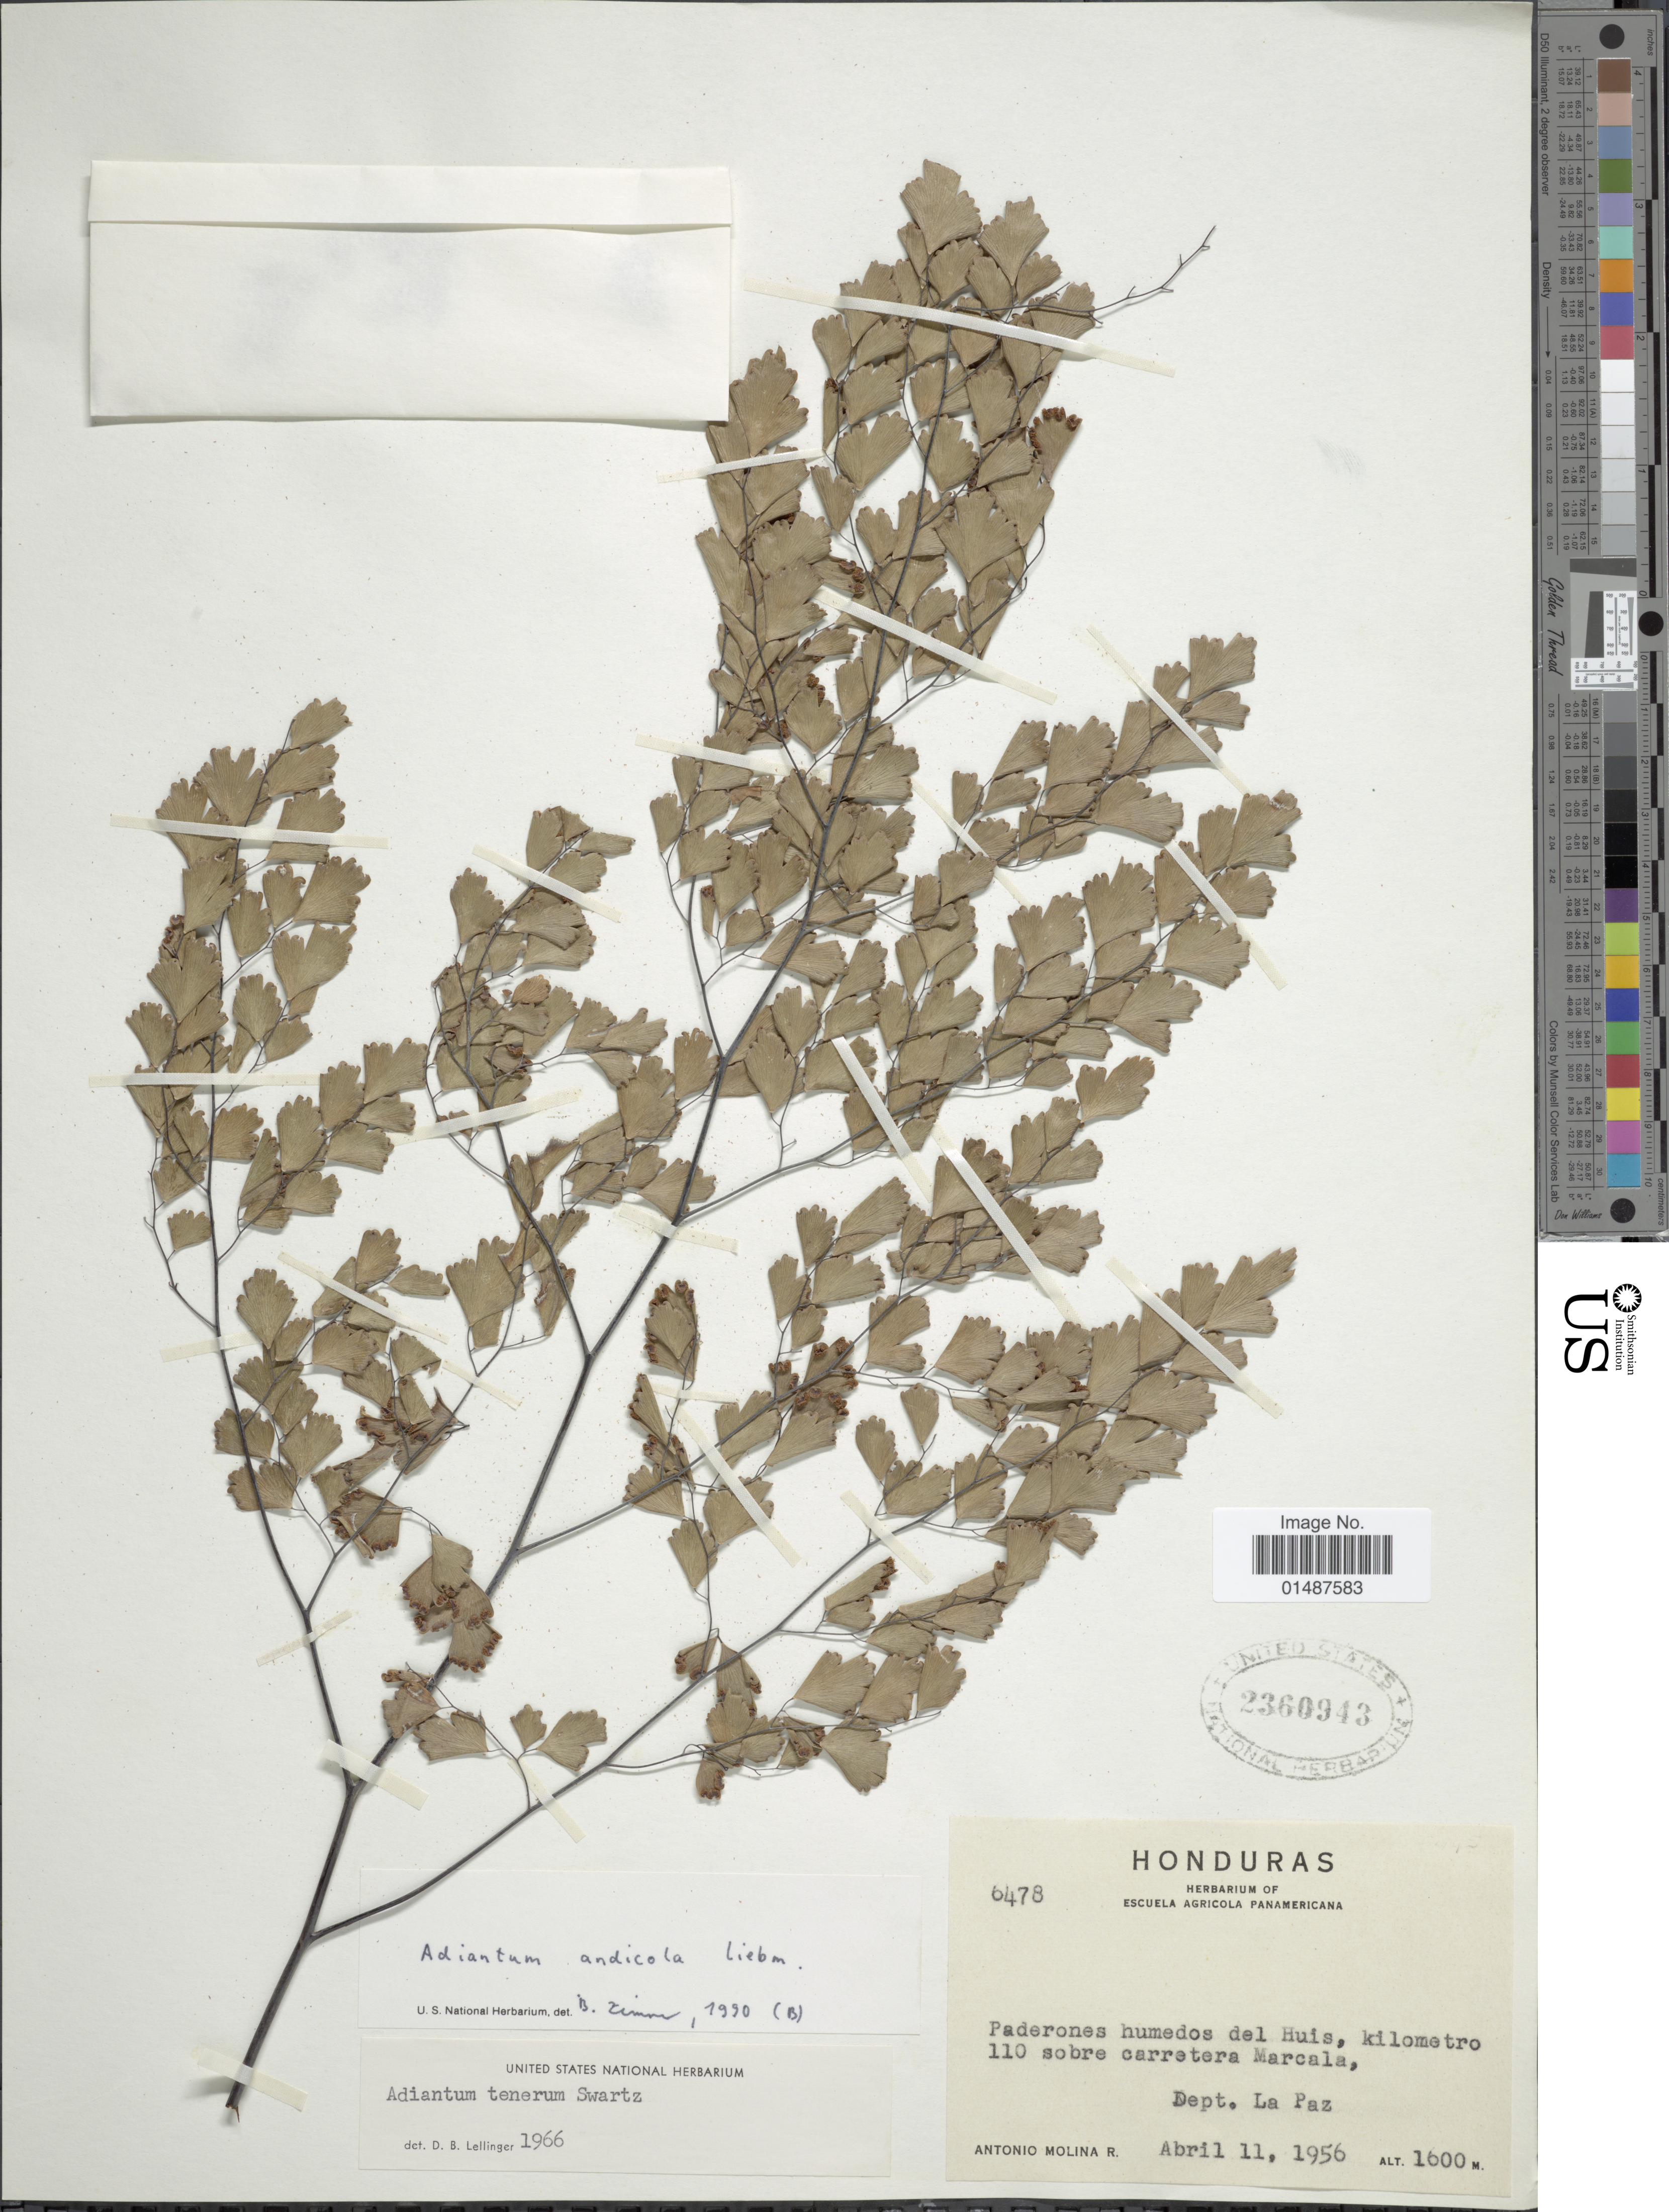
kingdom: Plantae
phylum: Tracheophyta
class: Polypodiopsida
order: Polypodiales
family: Pteridaceae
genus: Adiantum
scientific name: Adiantum andicola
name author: Liebm.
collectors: A. Molina R.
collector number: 6478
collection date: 1956-04-11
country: Honduras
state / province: La Paz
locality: Paderones humedos del Huis, kilometro 110 sobre carretera Marcala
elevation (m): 1600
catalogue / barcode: US 2360943